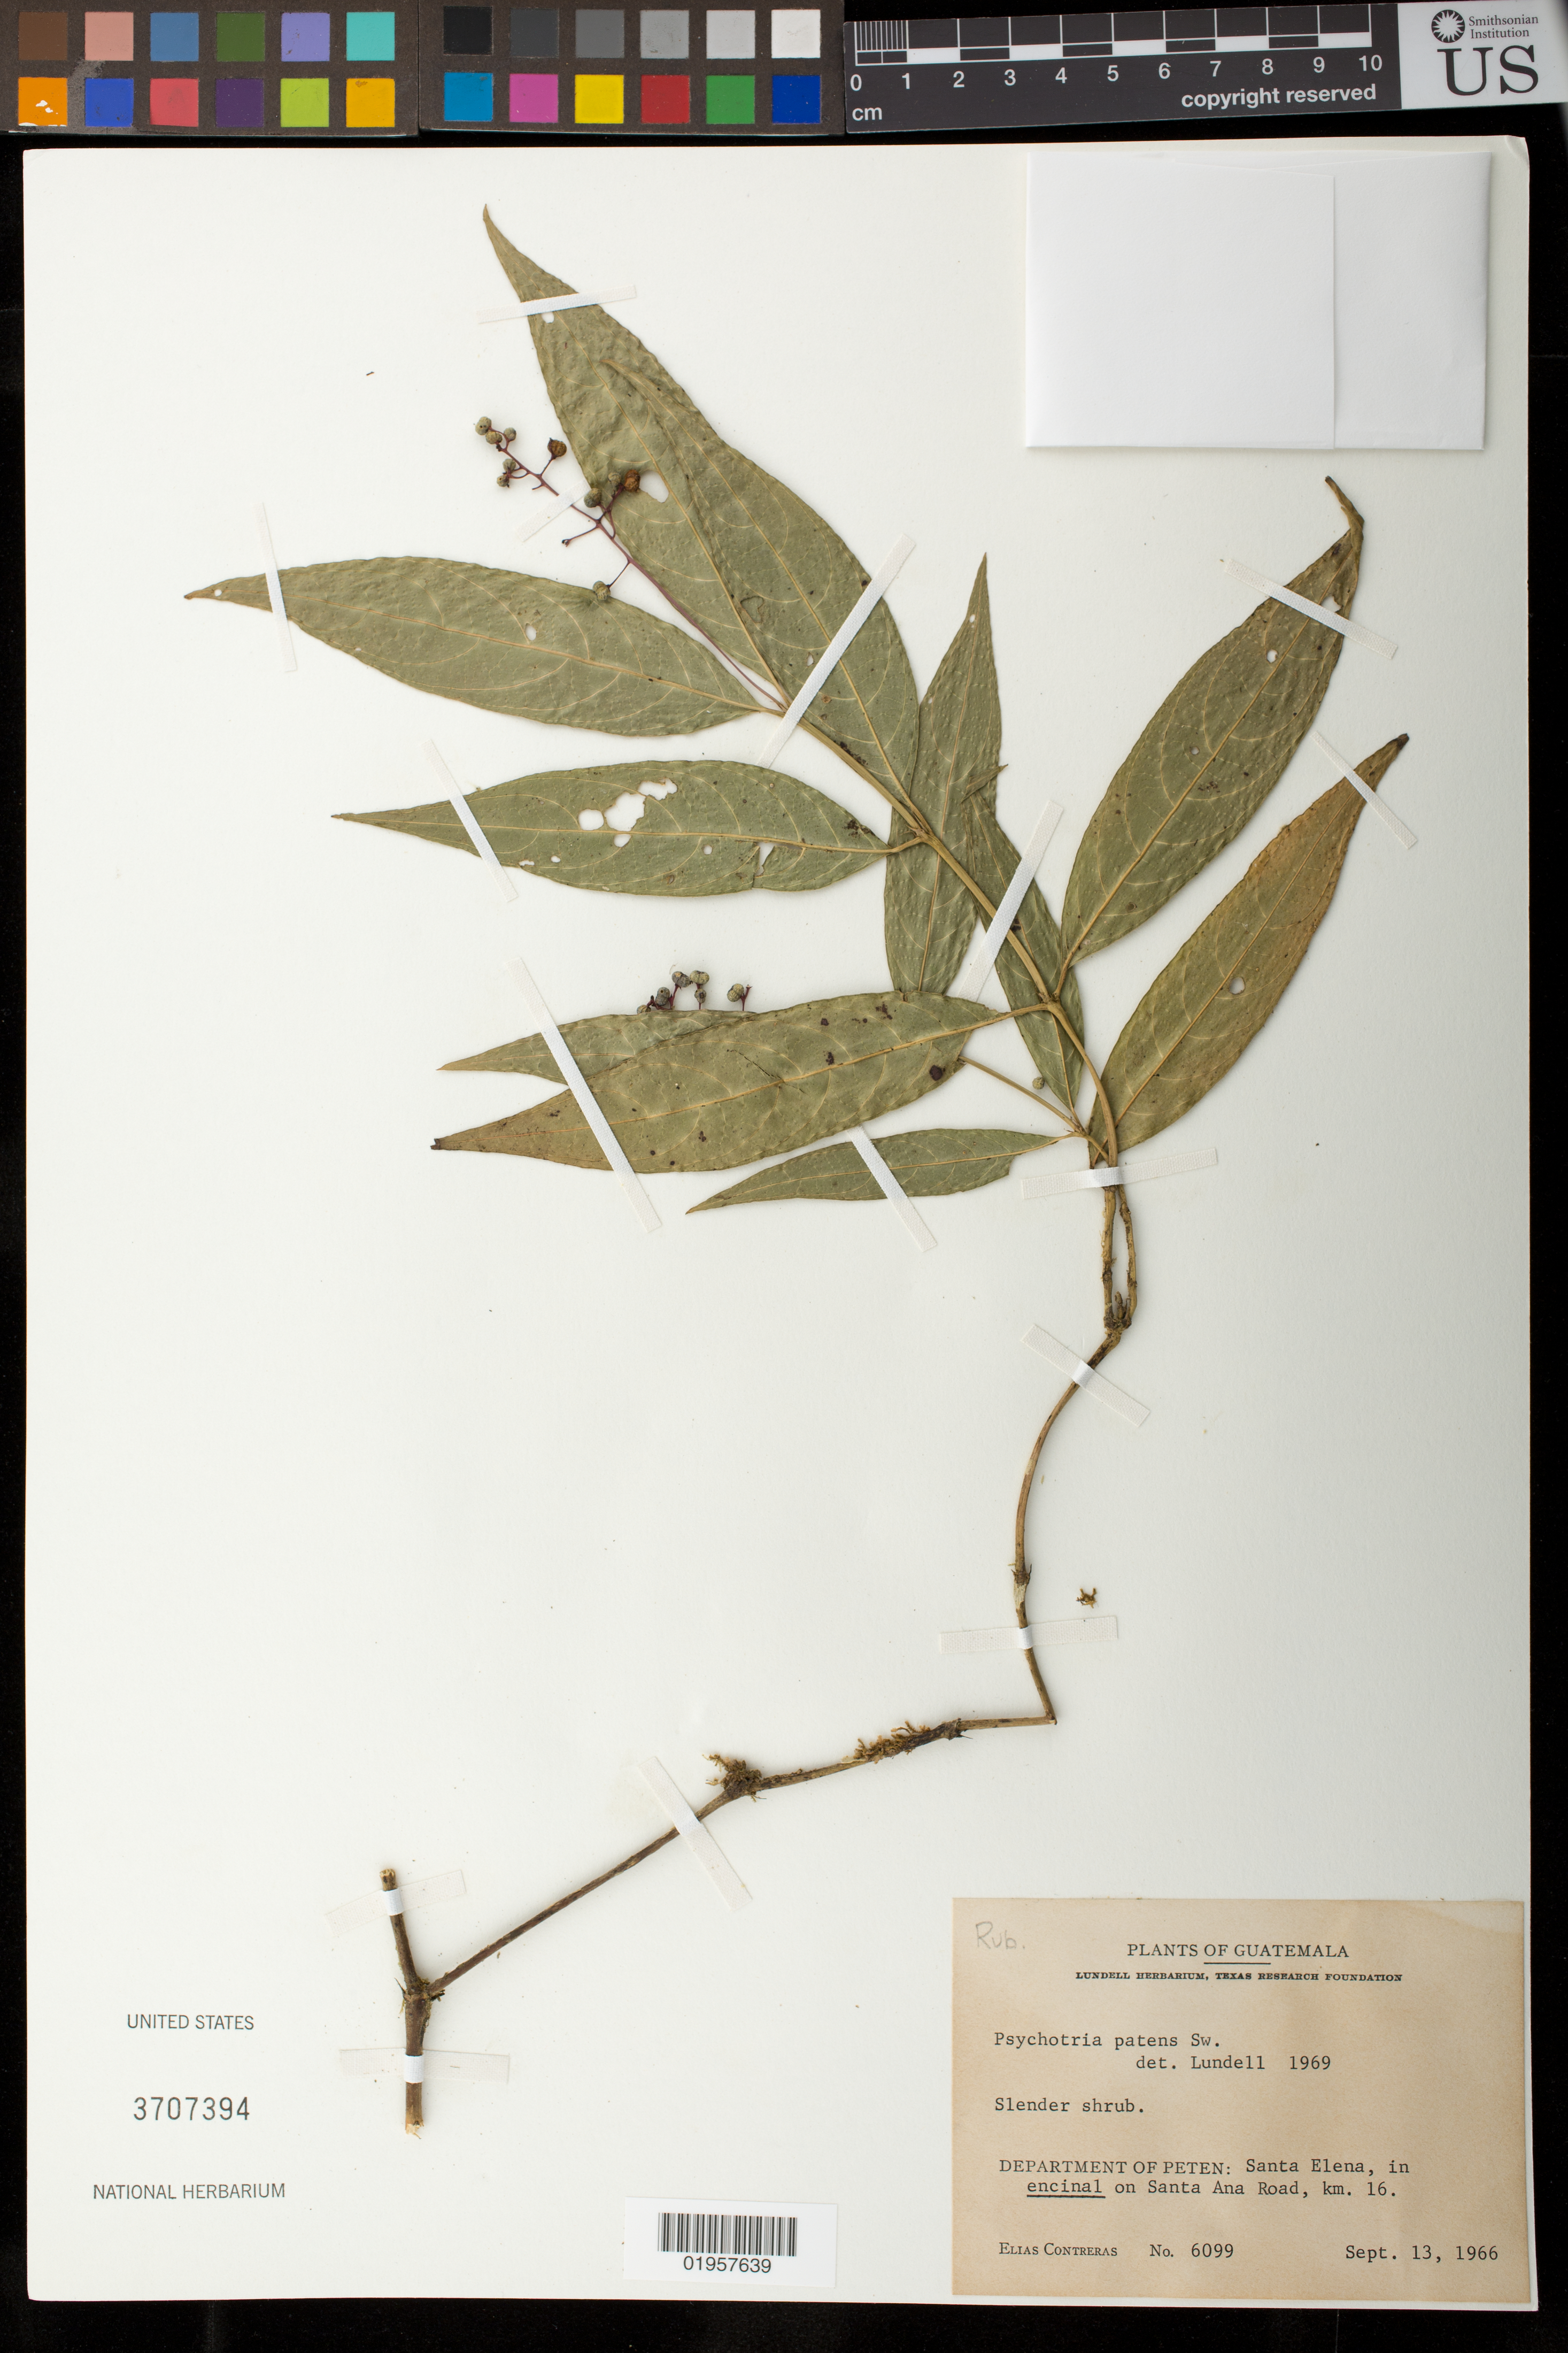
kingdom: Plantae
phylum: Tracheophyta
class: Magnoliopsida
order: Gentianales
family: Rubiaceae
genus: Psychotria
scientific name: Psychotria patens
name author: Sw.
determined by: Lundell, C. L.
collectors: E. Contreras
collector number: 6099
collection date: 1966-09-13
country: Guatemala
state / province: El Petén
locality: Santa Elena, on Santa Ana Road, km 16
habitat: In encinal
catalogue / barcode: US 3707394